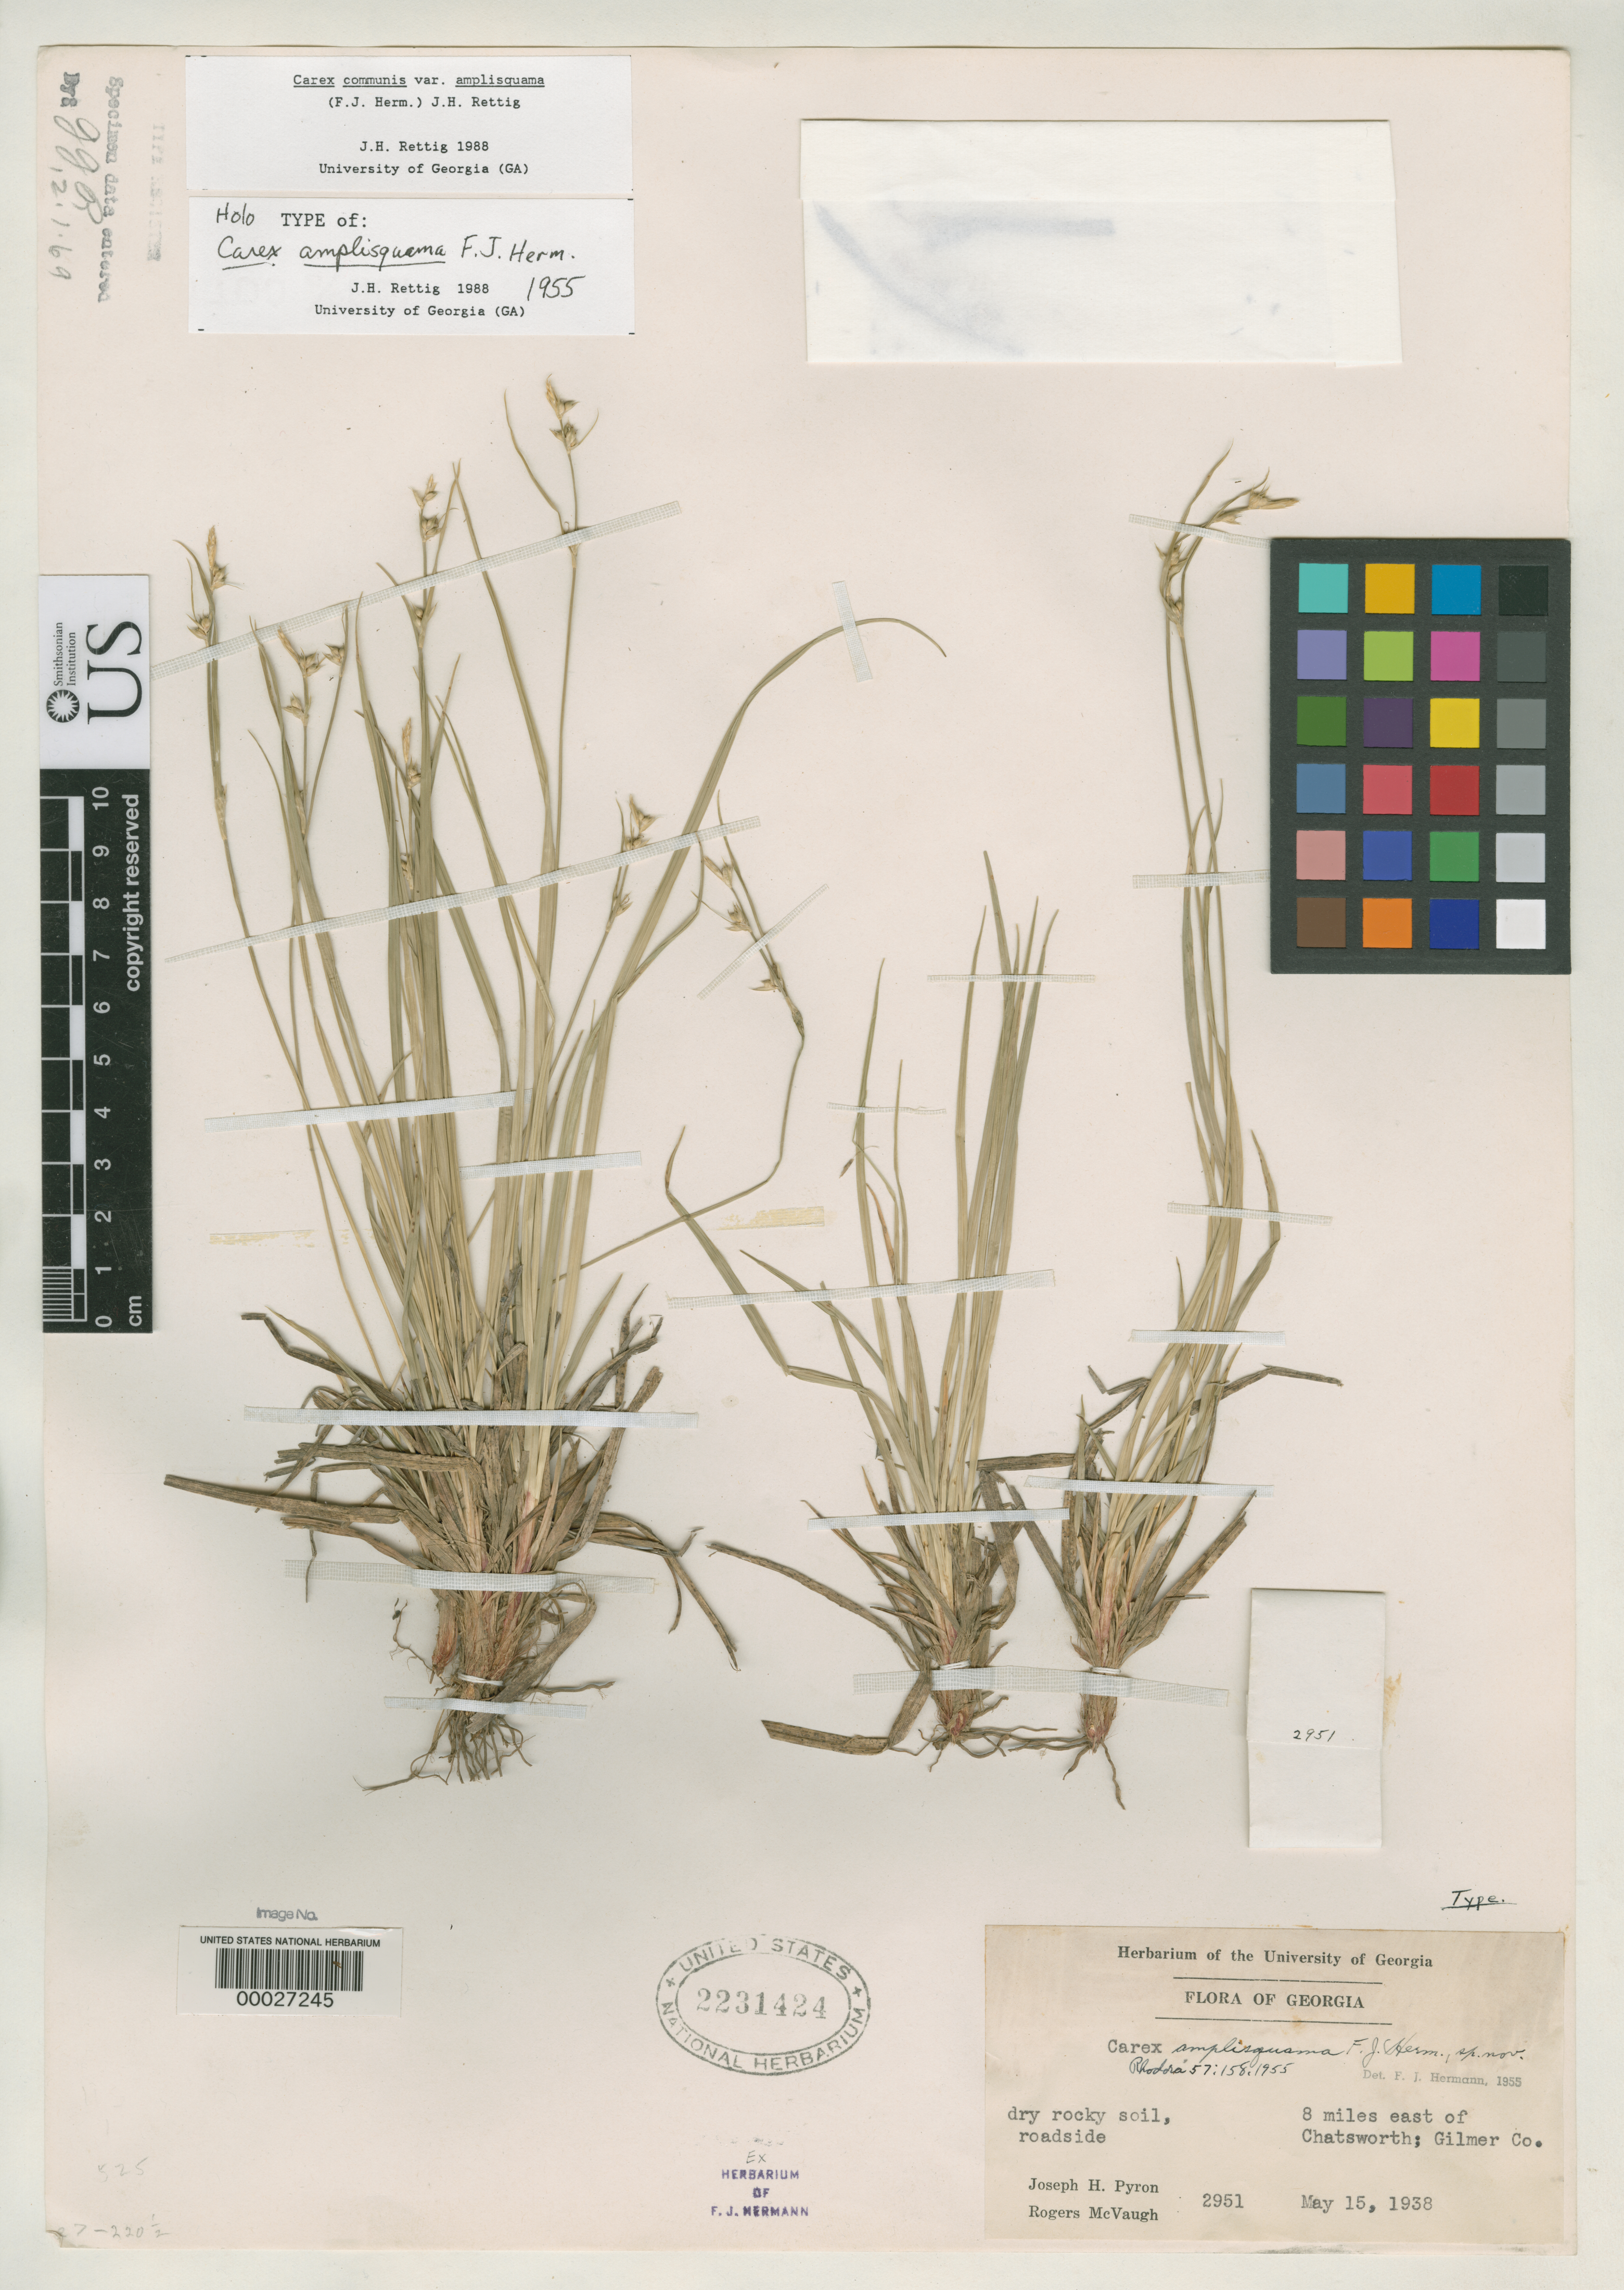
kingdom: Plantae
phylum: Tracheophyta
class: Liliopsida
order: Poales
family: Cyperaceae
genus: Carex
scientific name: Carex amplisquama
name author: F.J. Herm.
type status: Holotype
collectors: J. H. Pyron & R. McVaugh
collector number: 2951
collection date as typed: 15 May 1938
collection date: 1938-05-15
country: United States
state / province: Georgia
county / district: Gilmer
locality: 8 mi E of Chatsworth.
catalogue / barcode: US 2231424